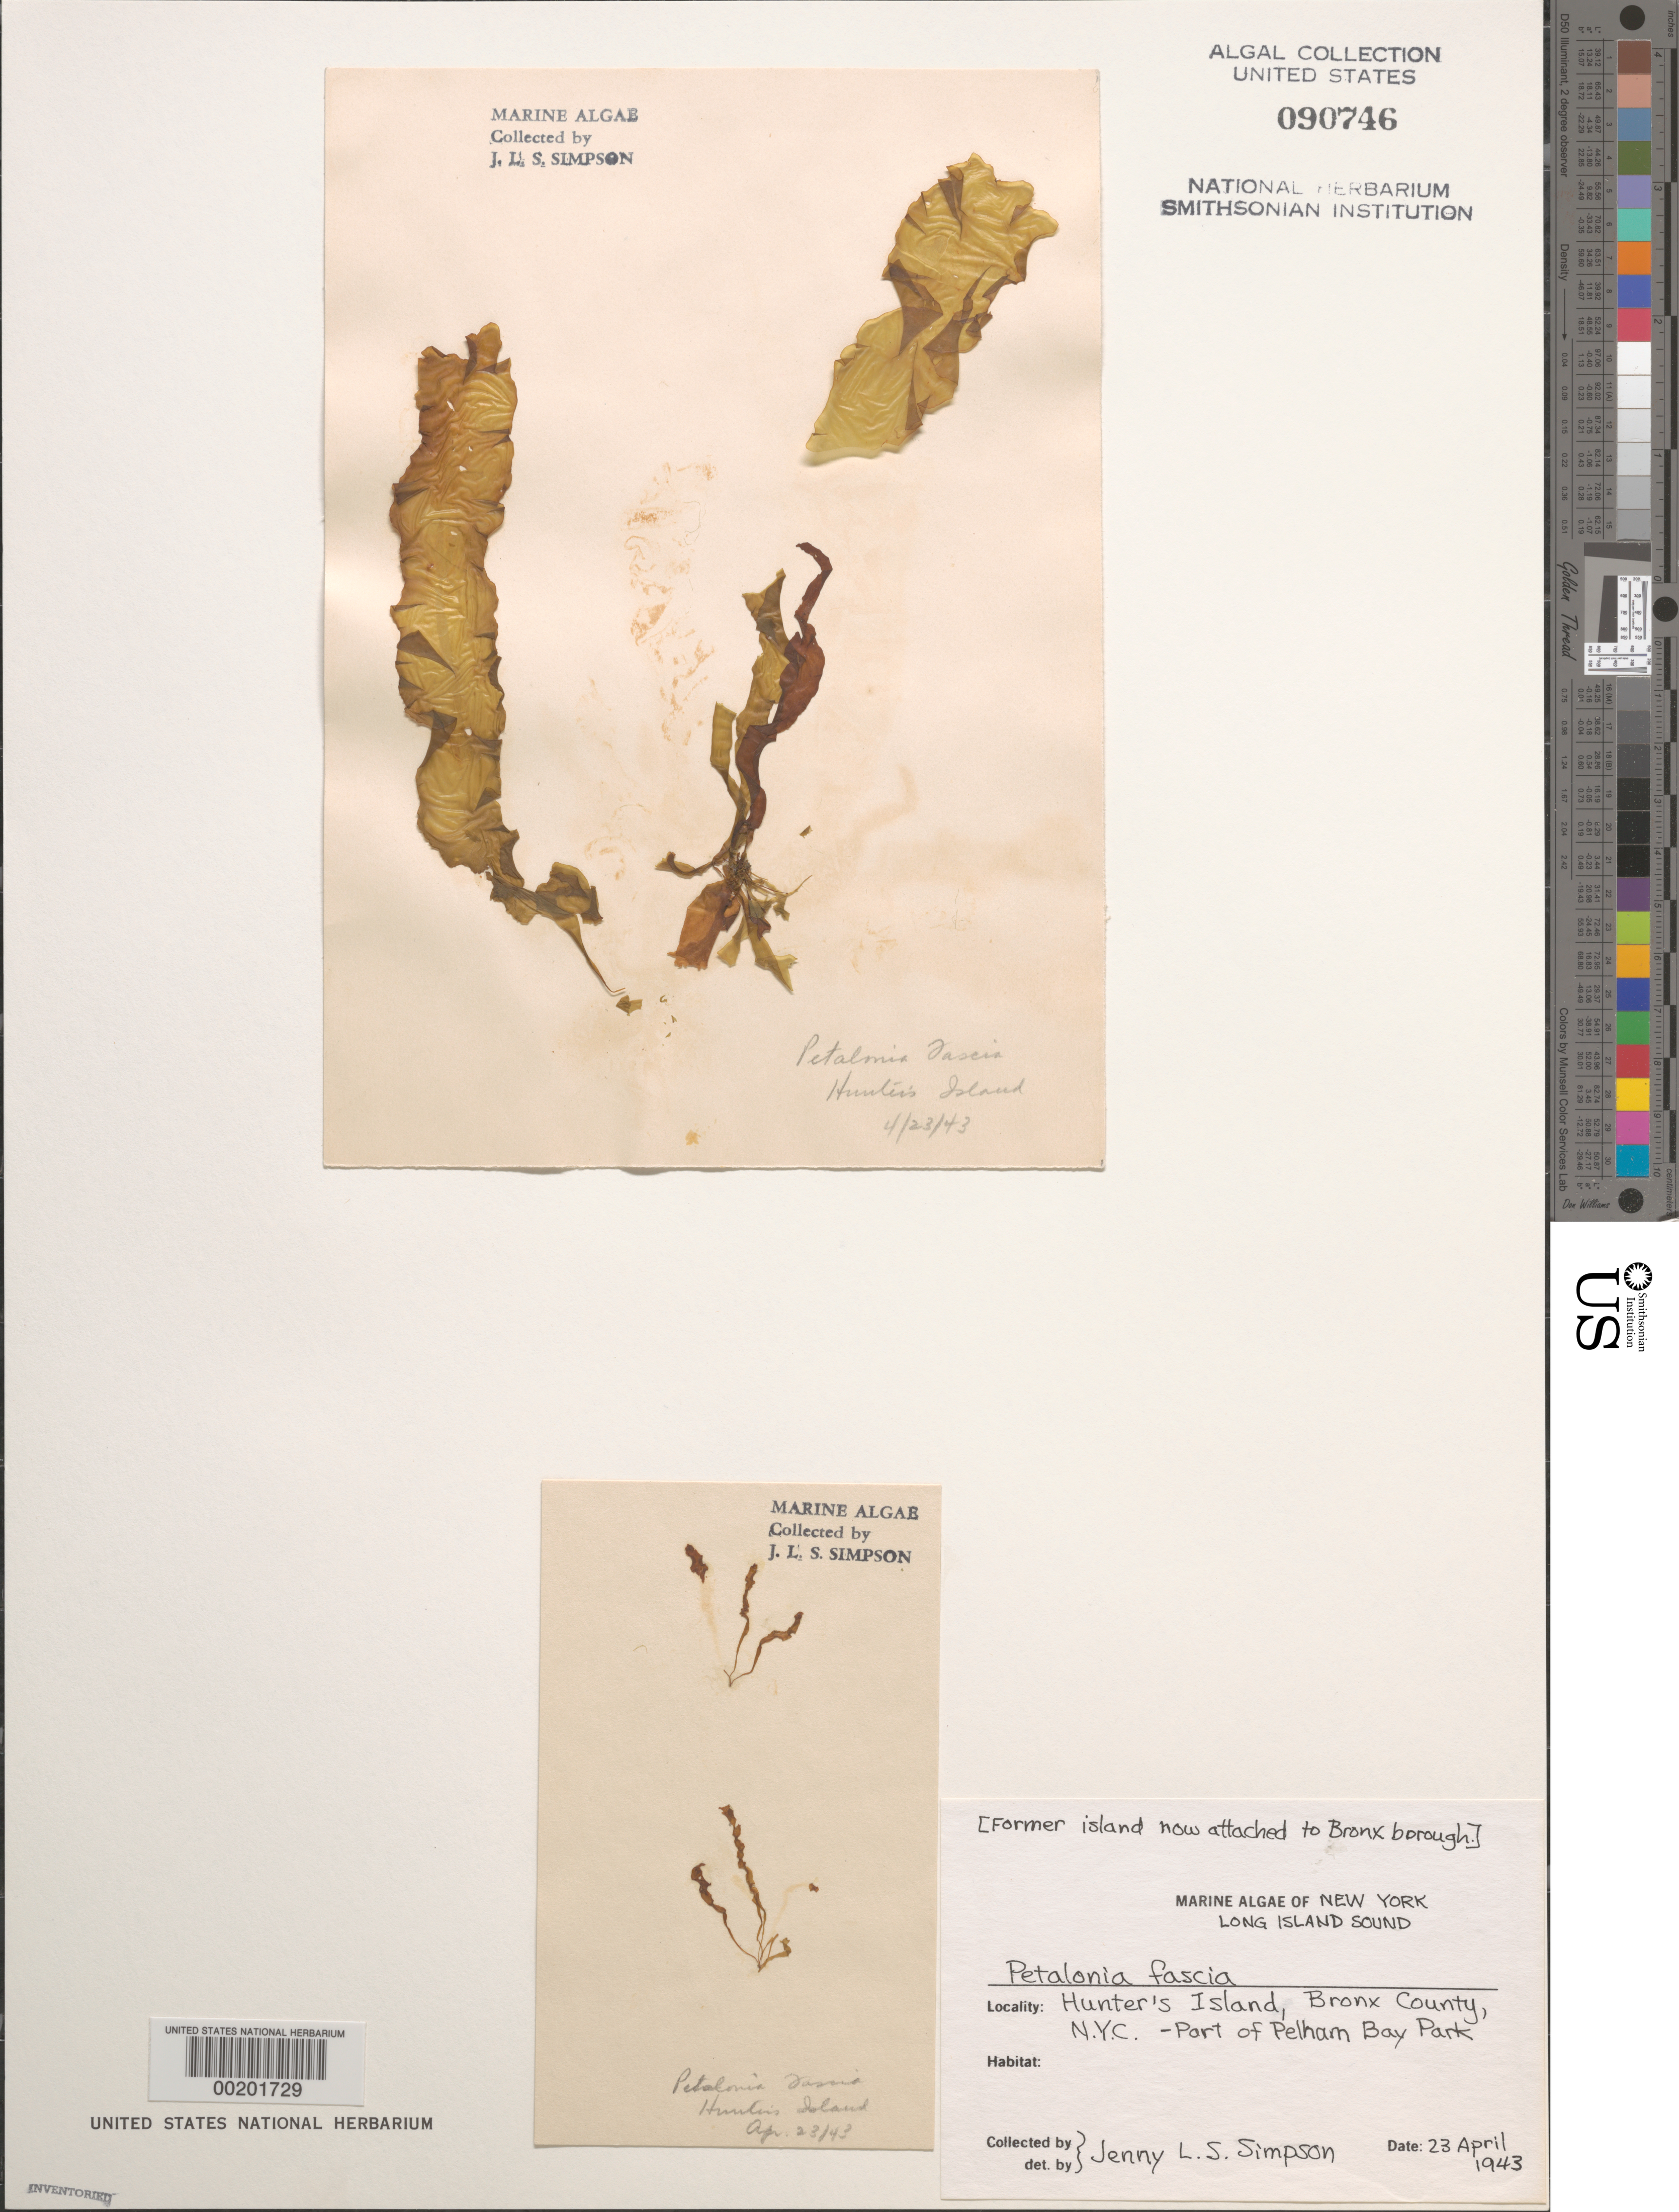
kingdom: Chromista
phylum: Ochrophyta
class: Phaeophyceae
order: Scytosiphonales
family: Scytosiphonaceae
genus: Petalonia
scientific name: Petalonia fascia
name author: (O.F. Müller) Kuntze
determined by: Simpson, J. L. S.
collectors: J. Simpson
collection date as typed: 23 Apr 1943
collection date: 1943-04-23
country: United States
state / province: New York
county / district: Bronx County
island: Hunter's Island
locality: Pelham Bay Park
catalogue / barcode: US 90746